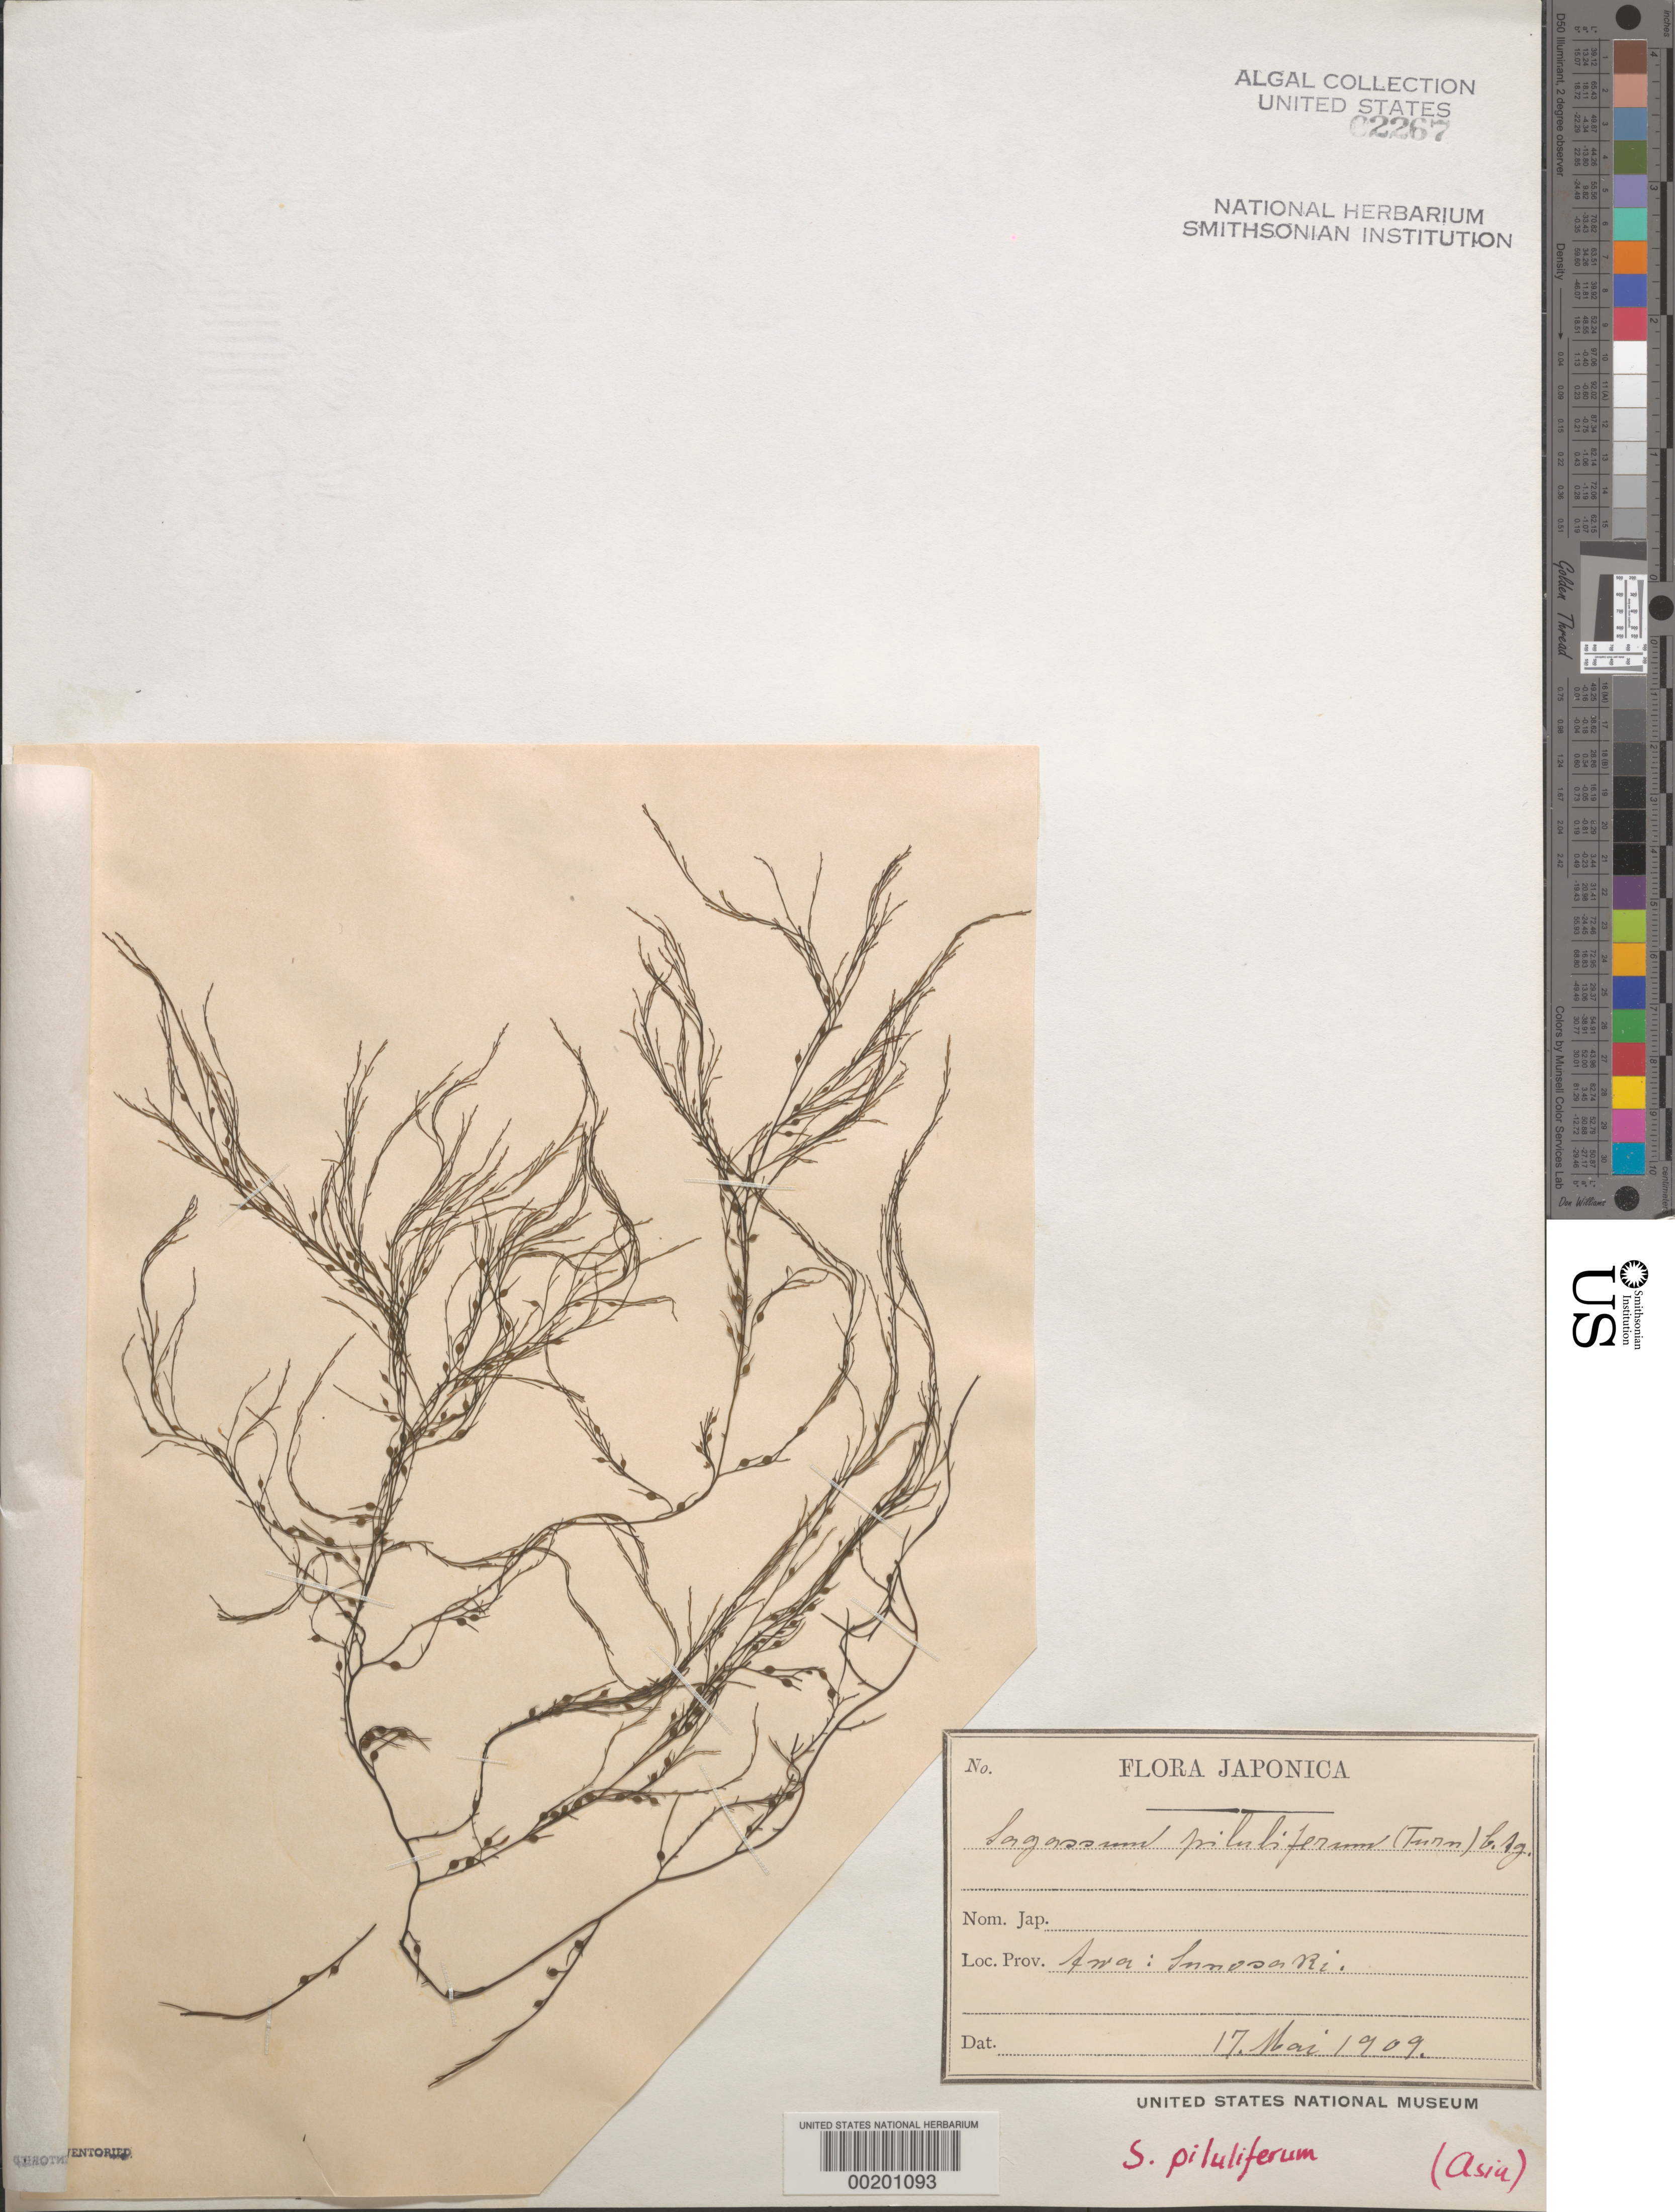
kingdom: Chromista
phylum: Ochrophyta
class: Phaeophyceae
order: Fucales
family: Sargassaceae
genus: Sargassum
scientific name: Sargassum piluliferum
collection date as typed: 17 May 1909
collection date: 1909-05-17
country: Japan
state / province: Tiba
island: Honshu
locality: Innosaki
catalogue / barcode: US 2267